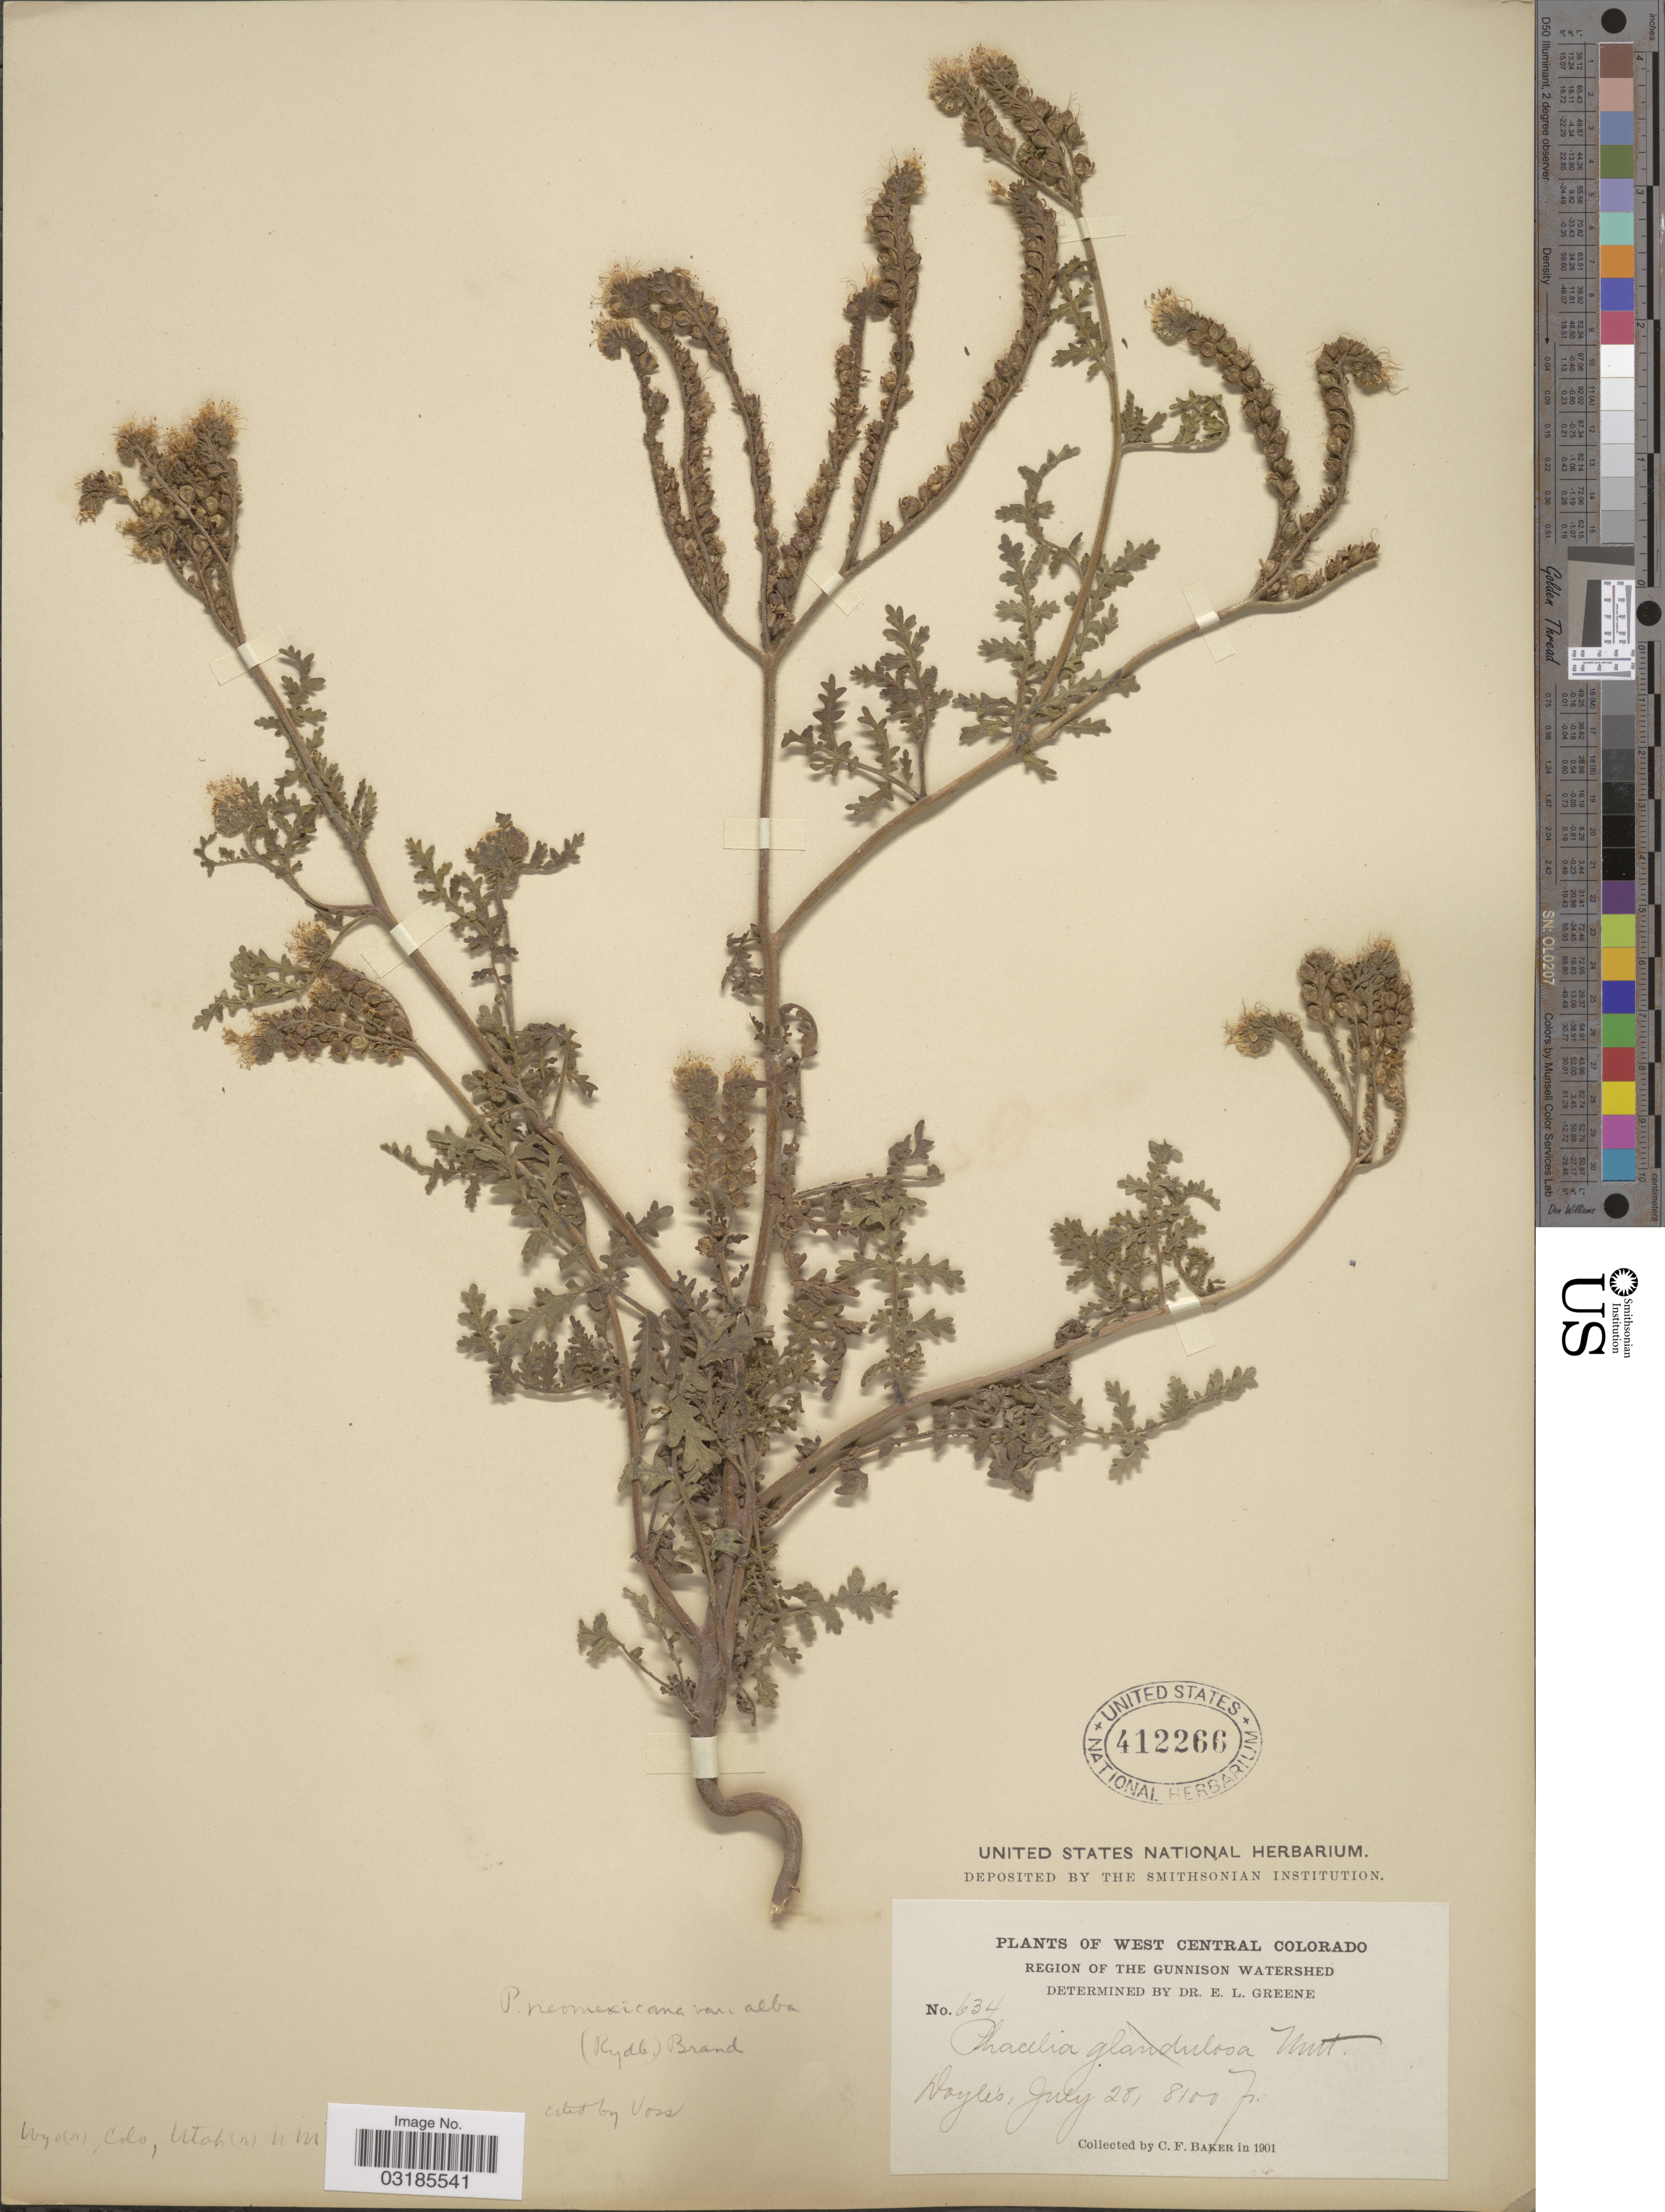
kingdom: Plantae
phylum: Tracheophyta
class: Magnoliopsida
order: Boraginales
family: Hydrophyllaceae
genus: Phacelia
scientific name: Phacelia neomexicana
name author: Thurb. ex Torr.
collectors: C. F. Baker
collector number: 634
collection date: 1901-07-28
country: United States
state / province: Colorado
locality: West Central Colorado, Region of the Gunnison Watershed, Doyle's.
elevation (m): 2469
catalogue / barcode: US 412266